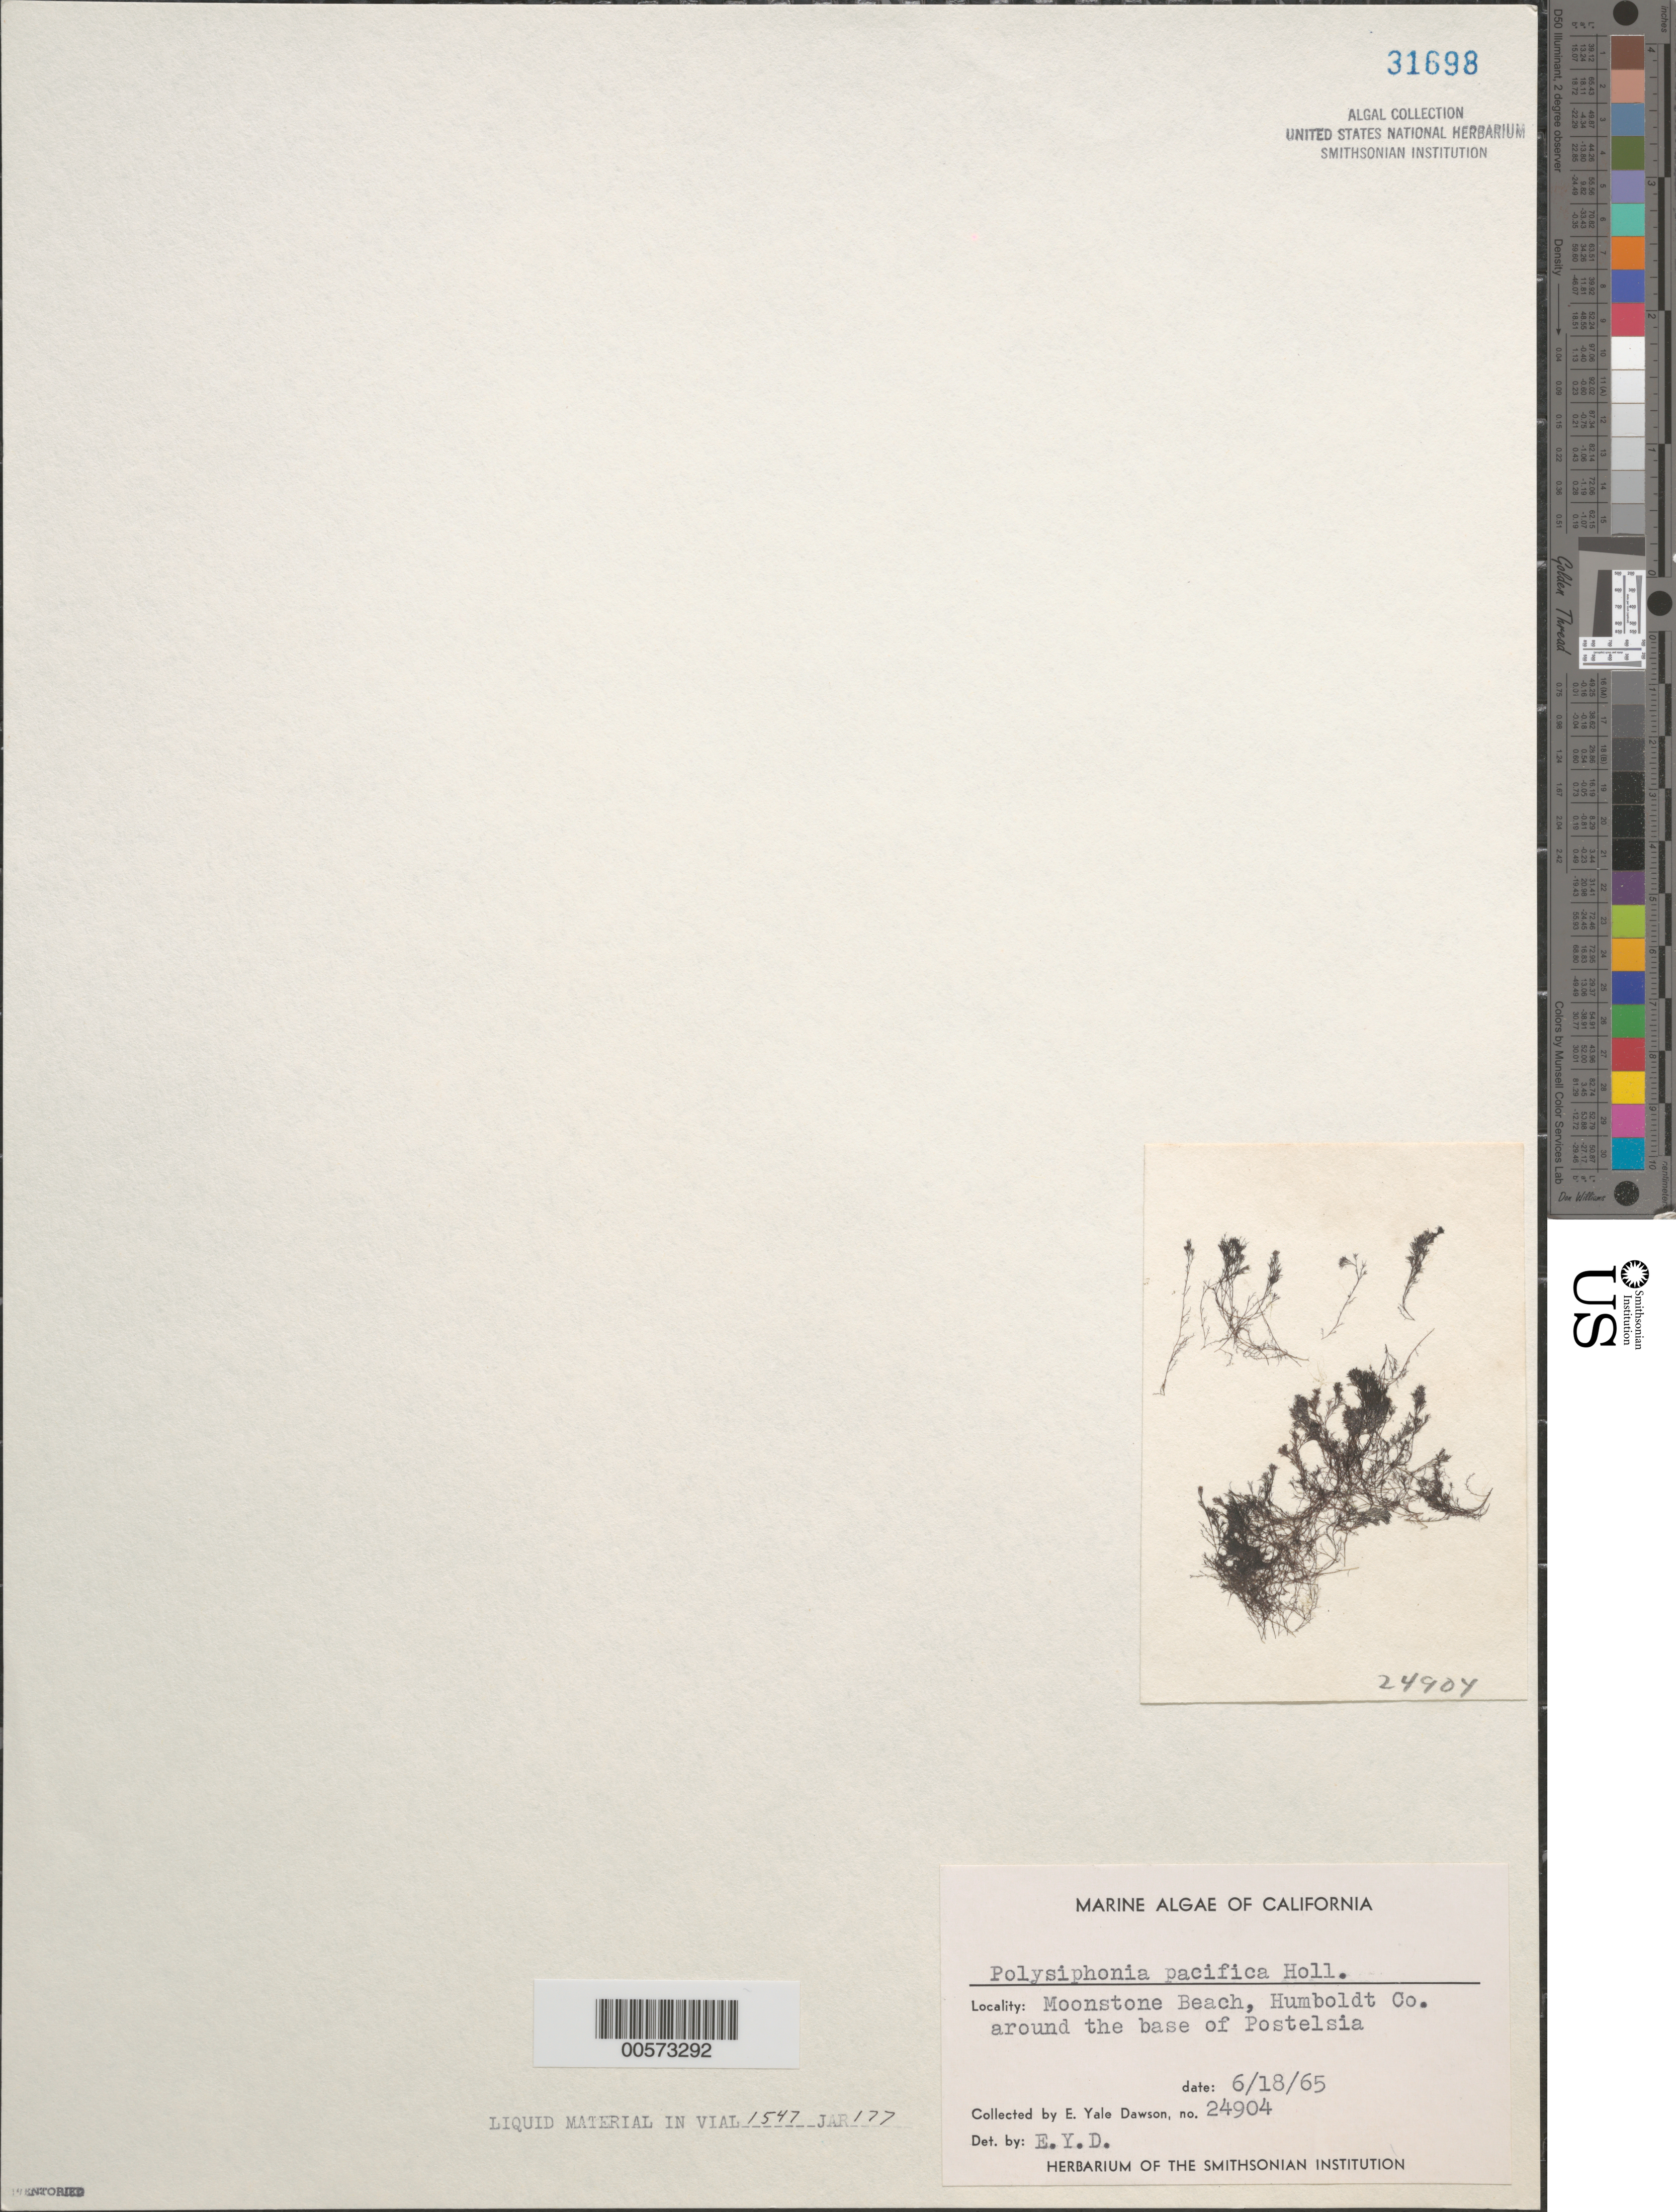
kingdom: Plantae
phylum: Rhodophyta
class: Florideophyceae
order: Ceramiales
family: Rhodomelaceae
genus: Polysiphonia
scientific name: Polysiphonia pacifica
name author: Hollenb.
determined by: Dawson, E. Y.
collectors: E. Y. Dawson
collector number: EYD 24904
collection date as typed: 18 Jun 1965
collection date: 1965-06-18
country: United States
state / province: California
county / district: Humboldt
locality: Moonstone Beach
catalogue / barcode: US 31698